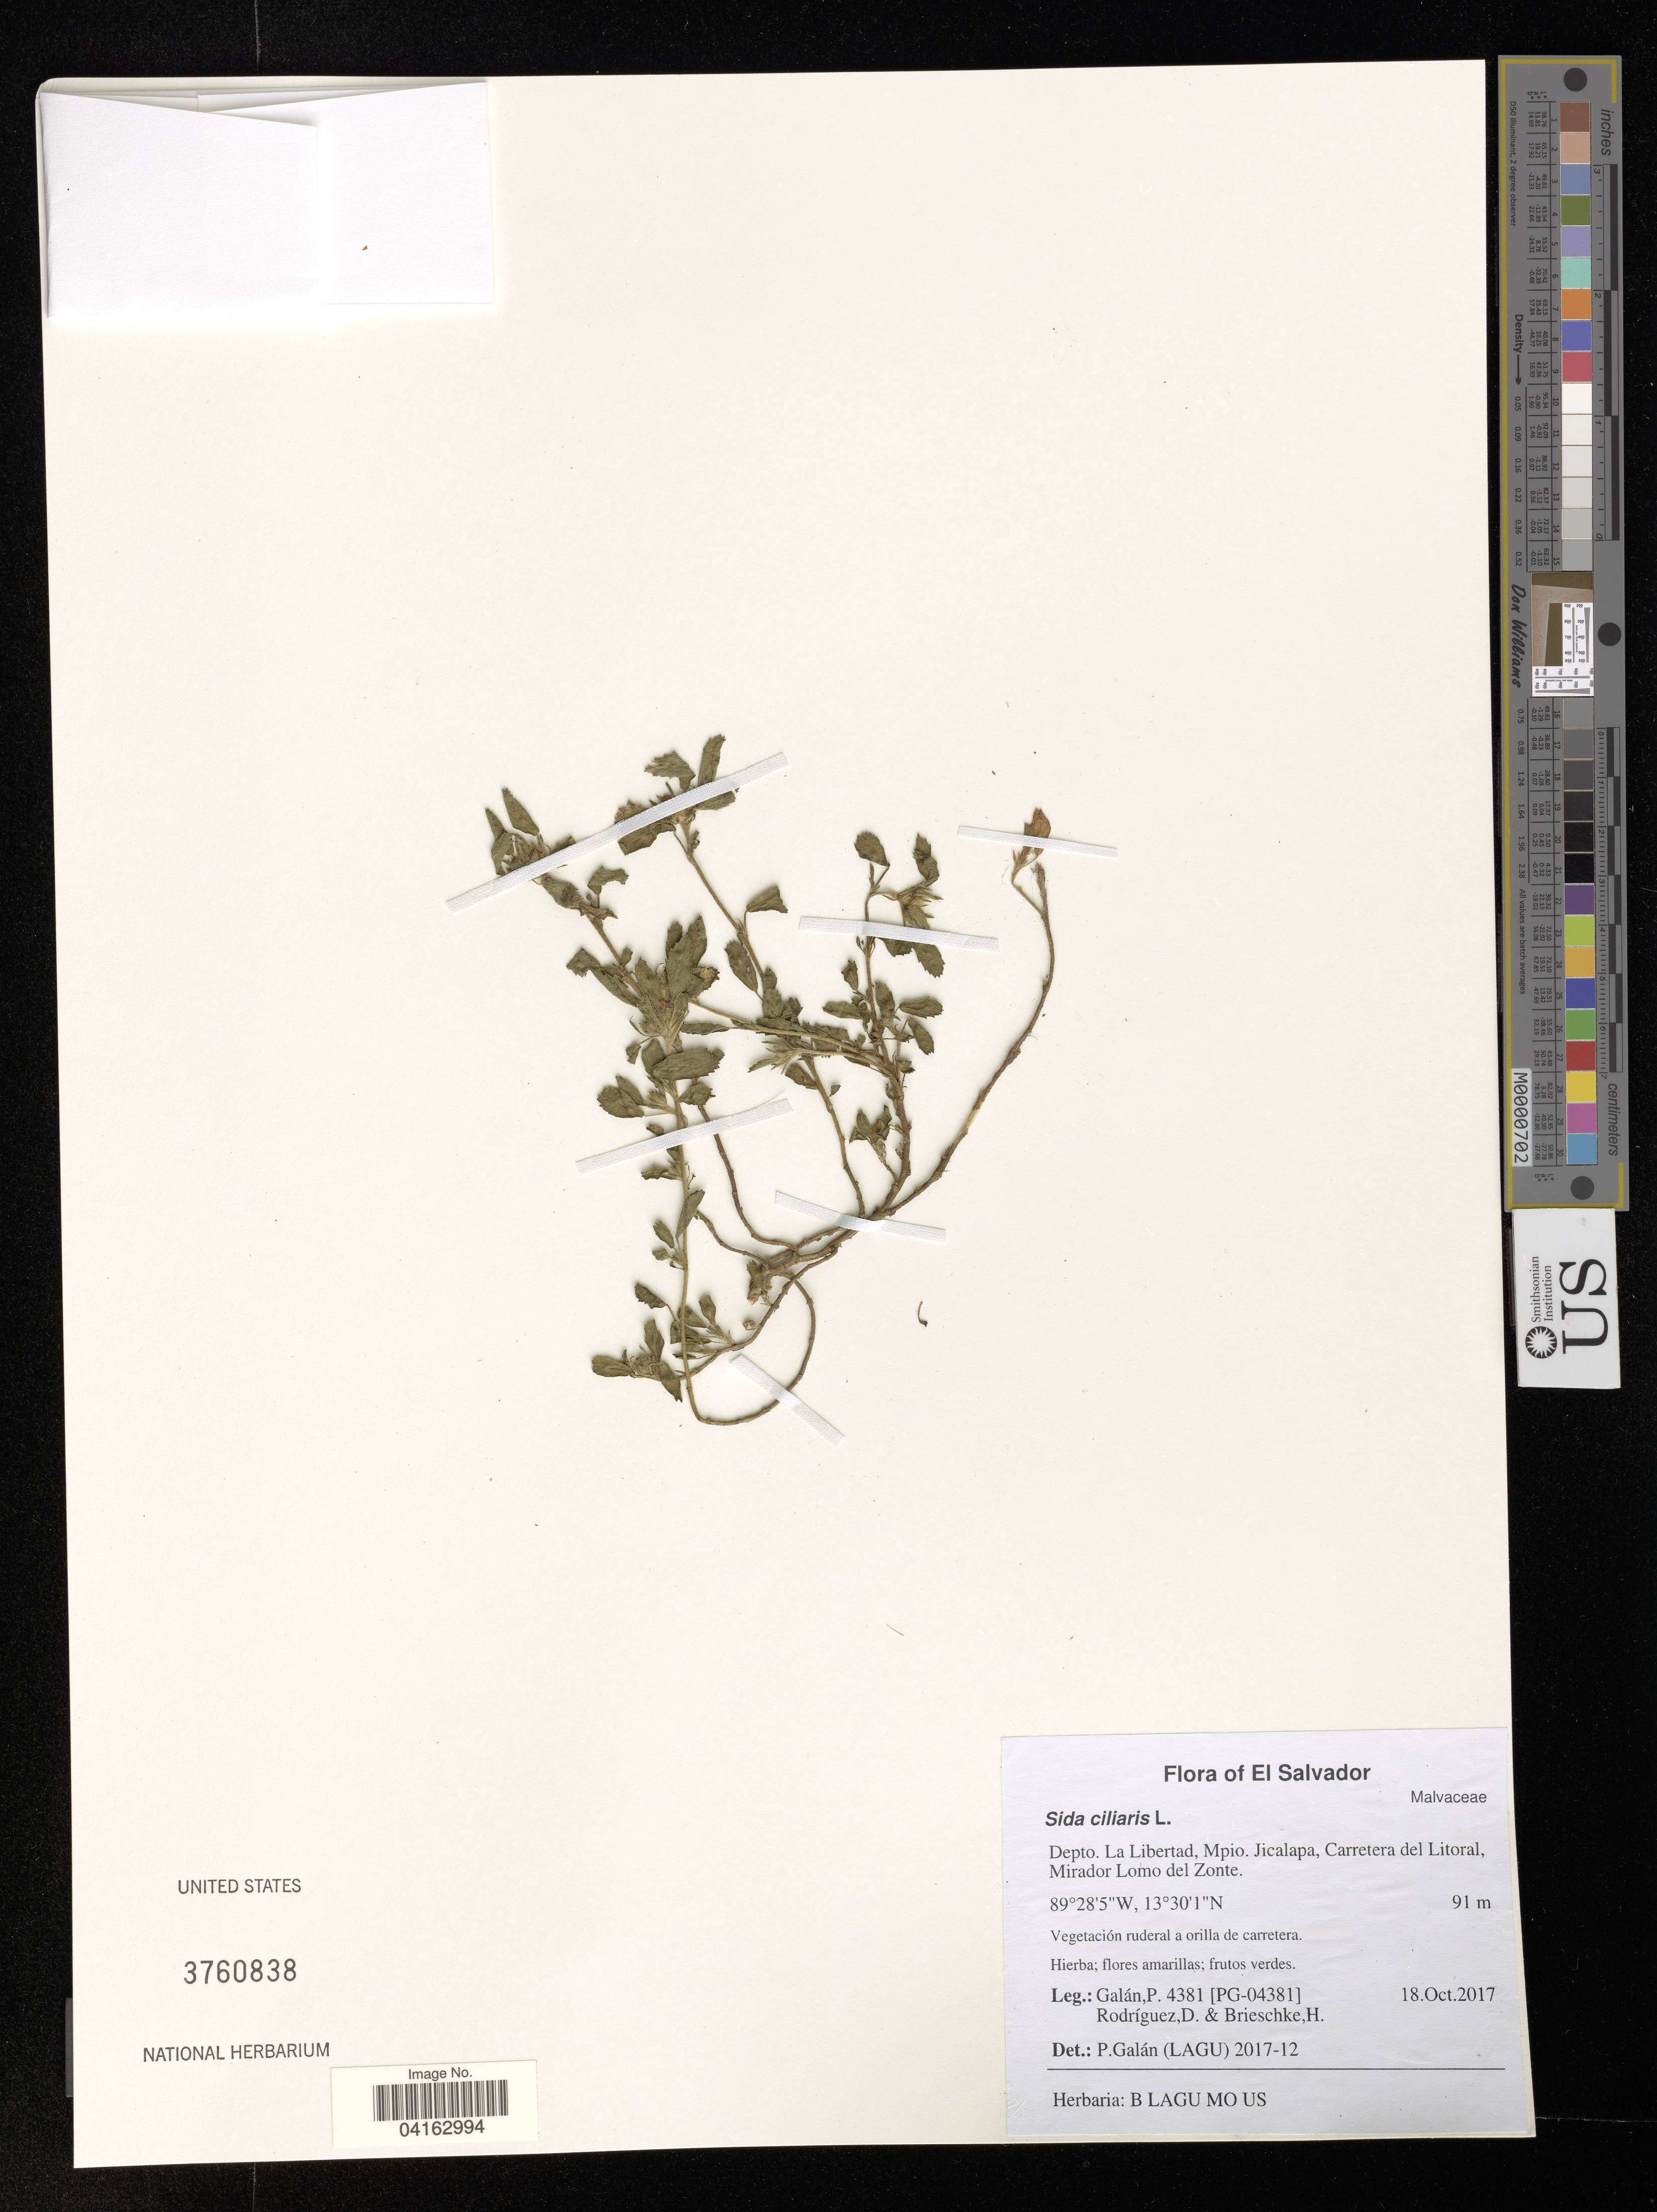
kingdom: Plantae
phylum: Tracheophyta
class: Magnoliopsida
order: Malvales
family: Malvaceae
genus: Sida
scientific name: Sida ciliaris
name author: L.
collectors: P. Galan, D. Rodriguez & H. Brieschke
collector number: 4381 / [PG-04381]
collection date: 2017-10-18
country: El Salvador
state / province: La Libertad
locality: Depto. La Libertad, Mpio. Jicalapa, Carretera del Litoral, Mirador Lomo del Zonte.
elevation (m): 91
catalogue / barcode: US 3760838